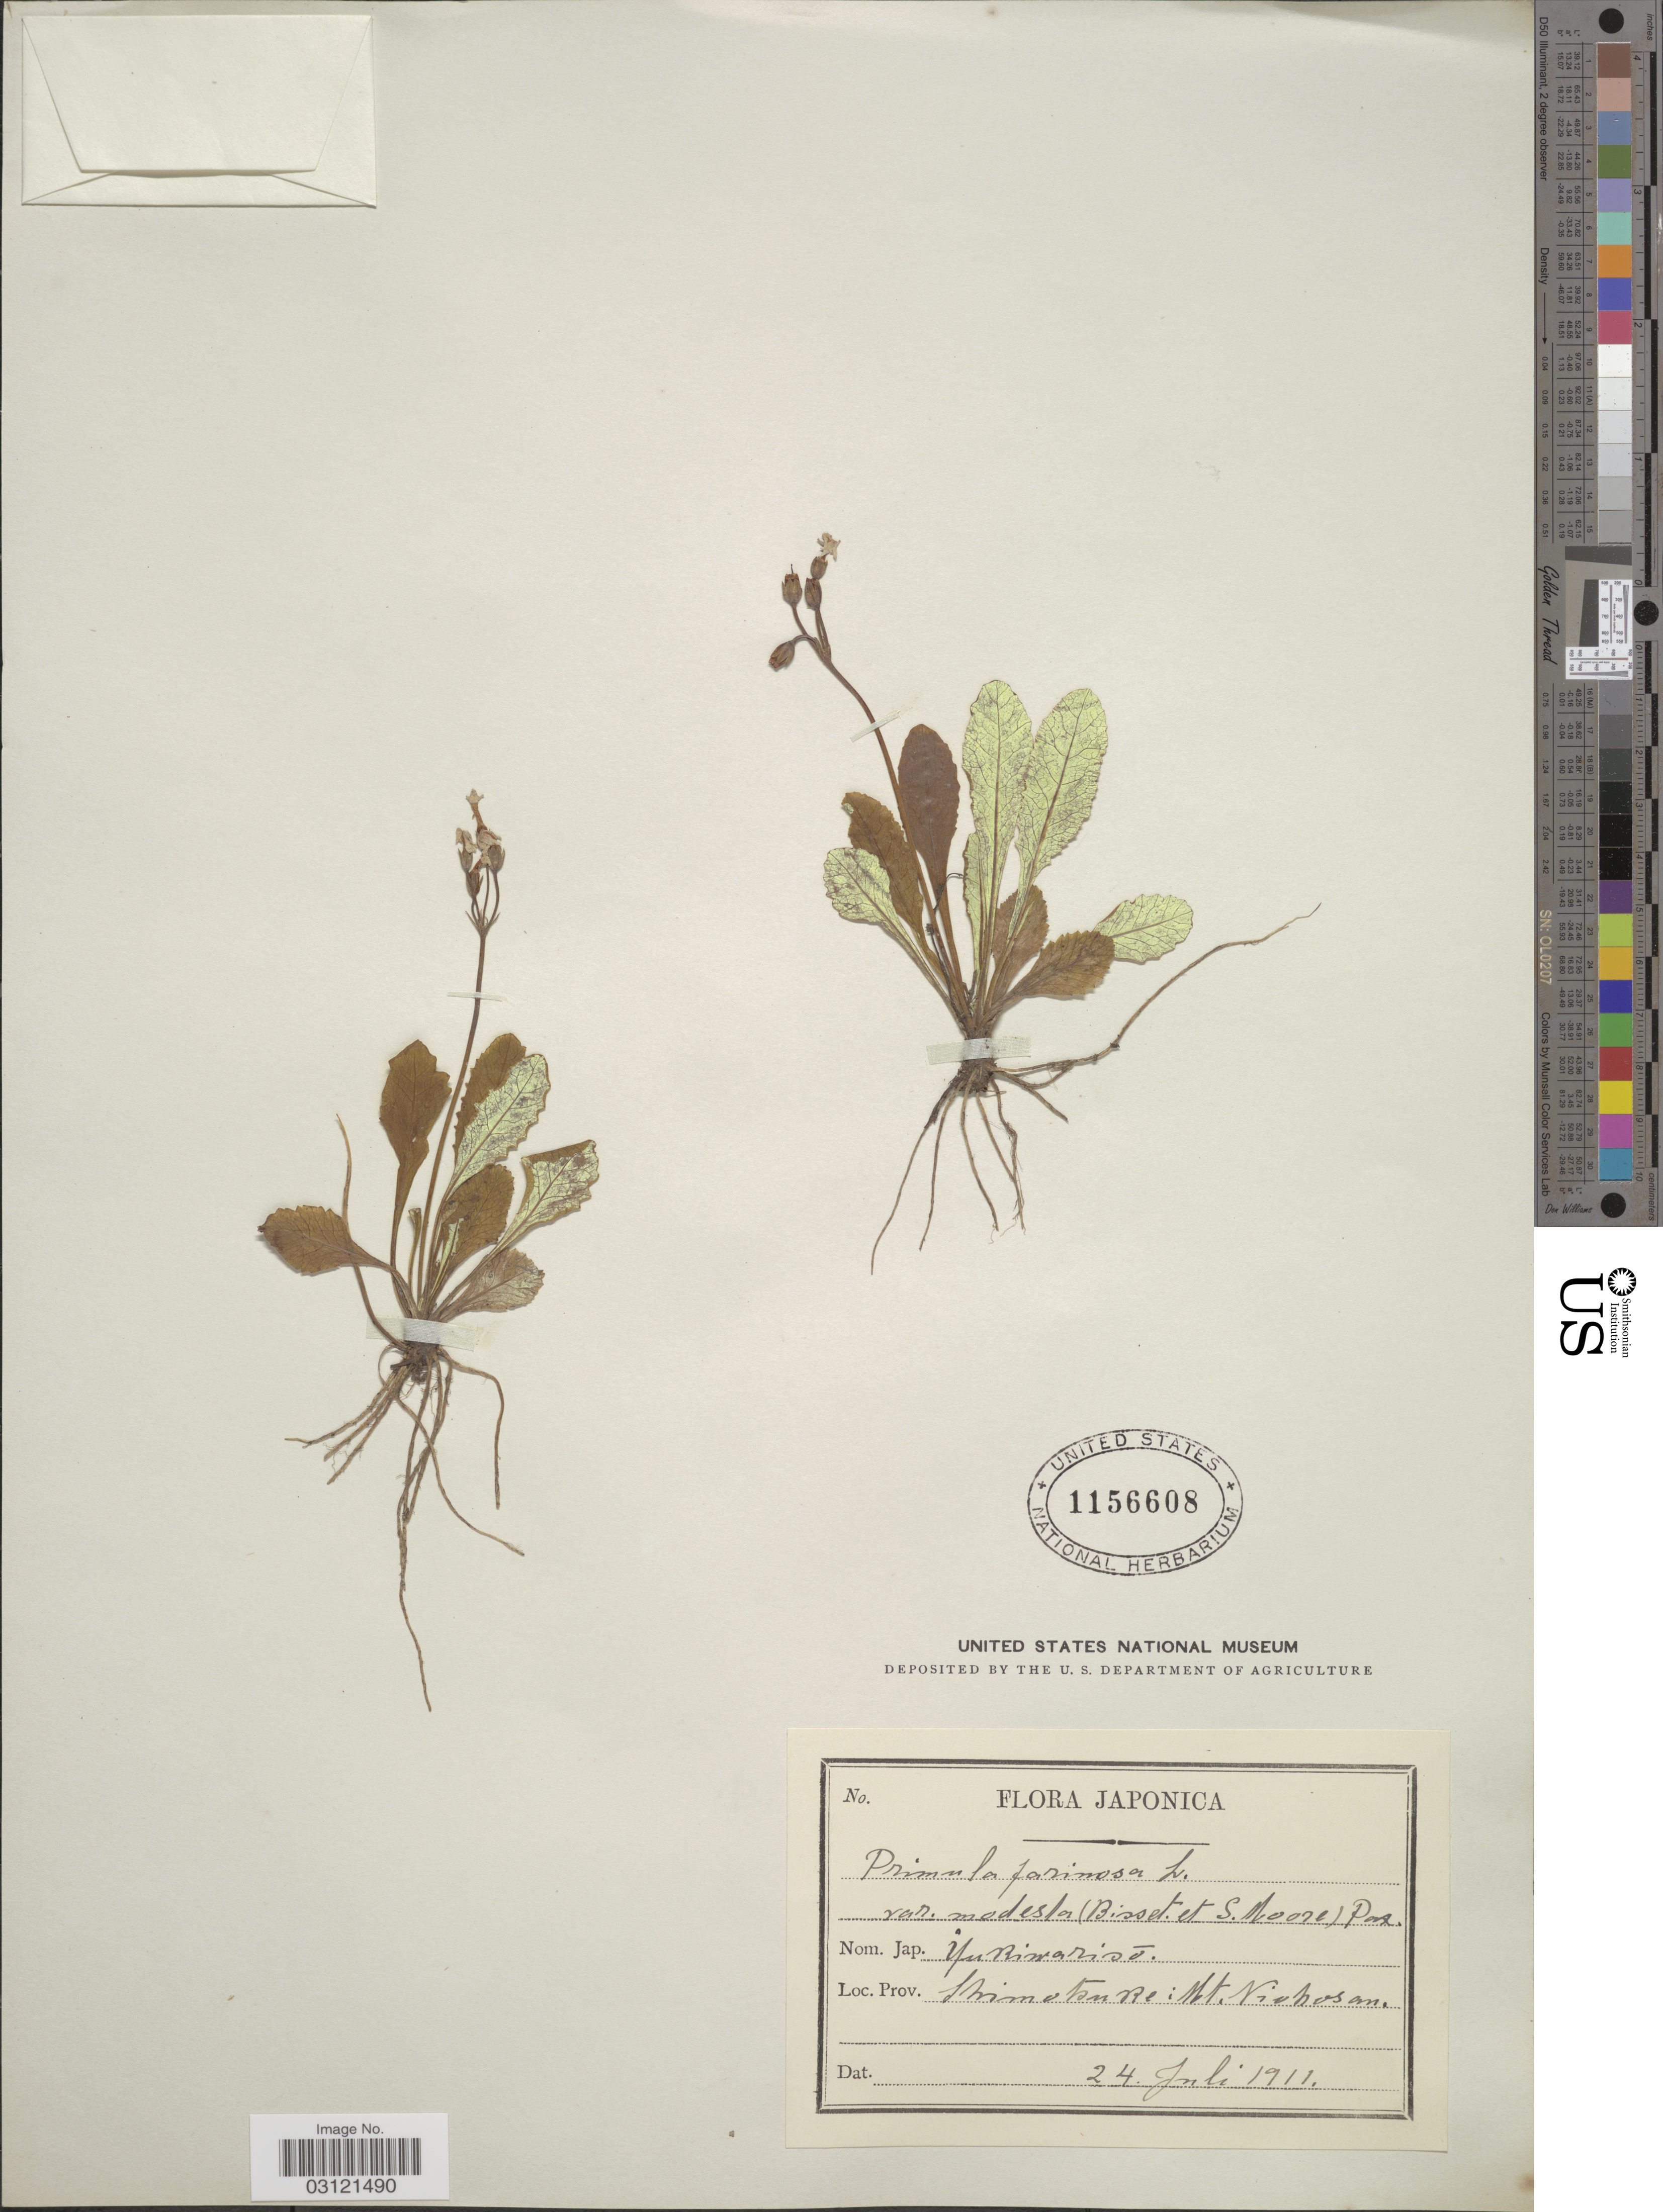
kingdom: Plantae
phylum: Tracheophyta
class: Magnoliopsida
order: Ericales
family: Primulaceae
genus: Primula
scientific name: Primula modesta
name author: Bisset & S. Moore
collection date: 1911-07-24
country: Japan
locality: Shimotsuke: Mt. Niohosan.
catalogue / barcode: US 1156608